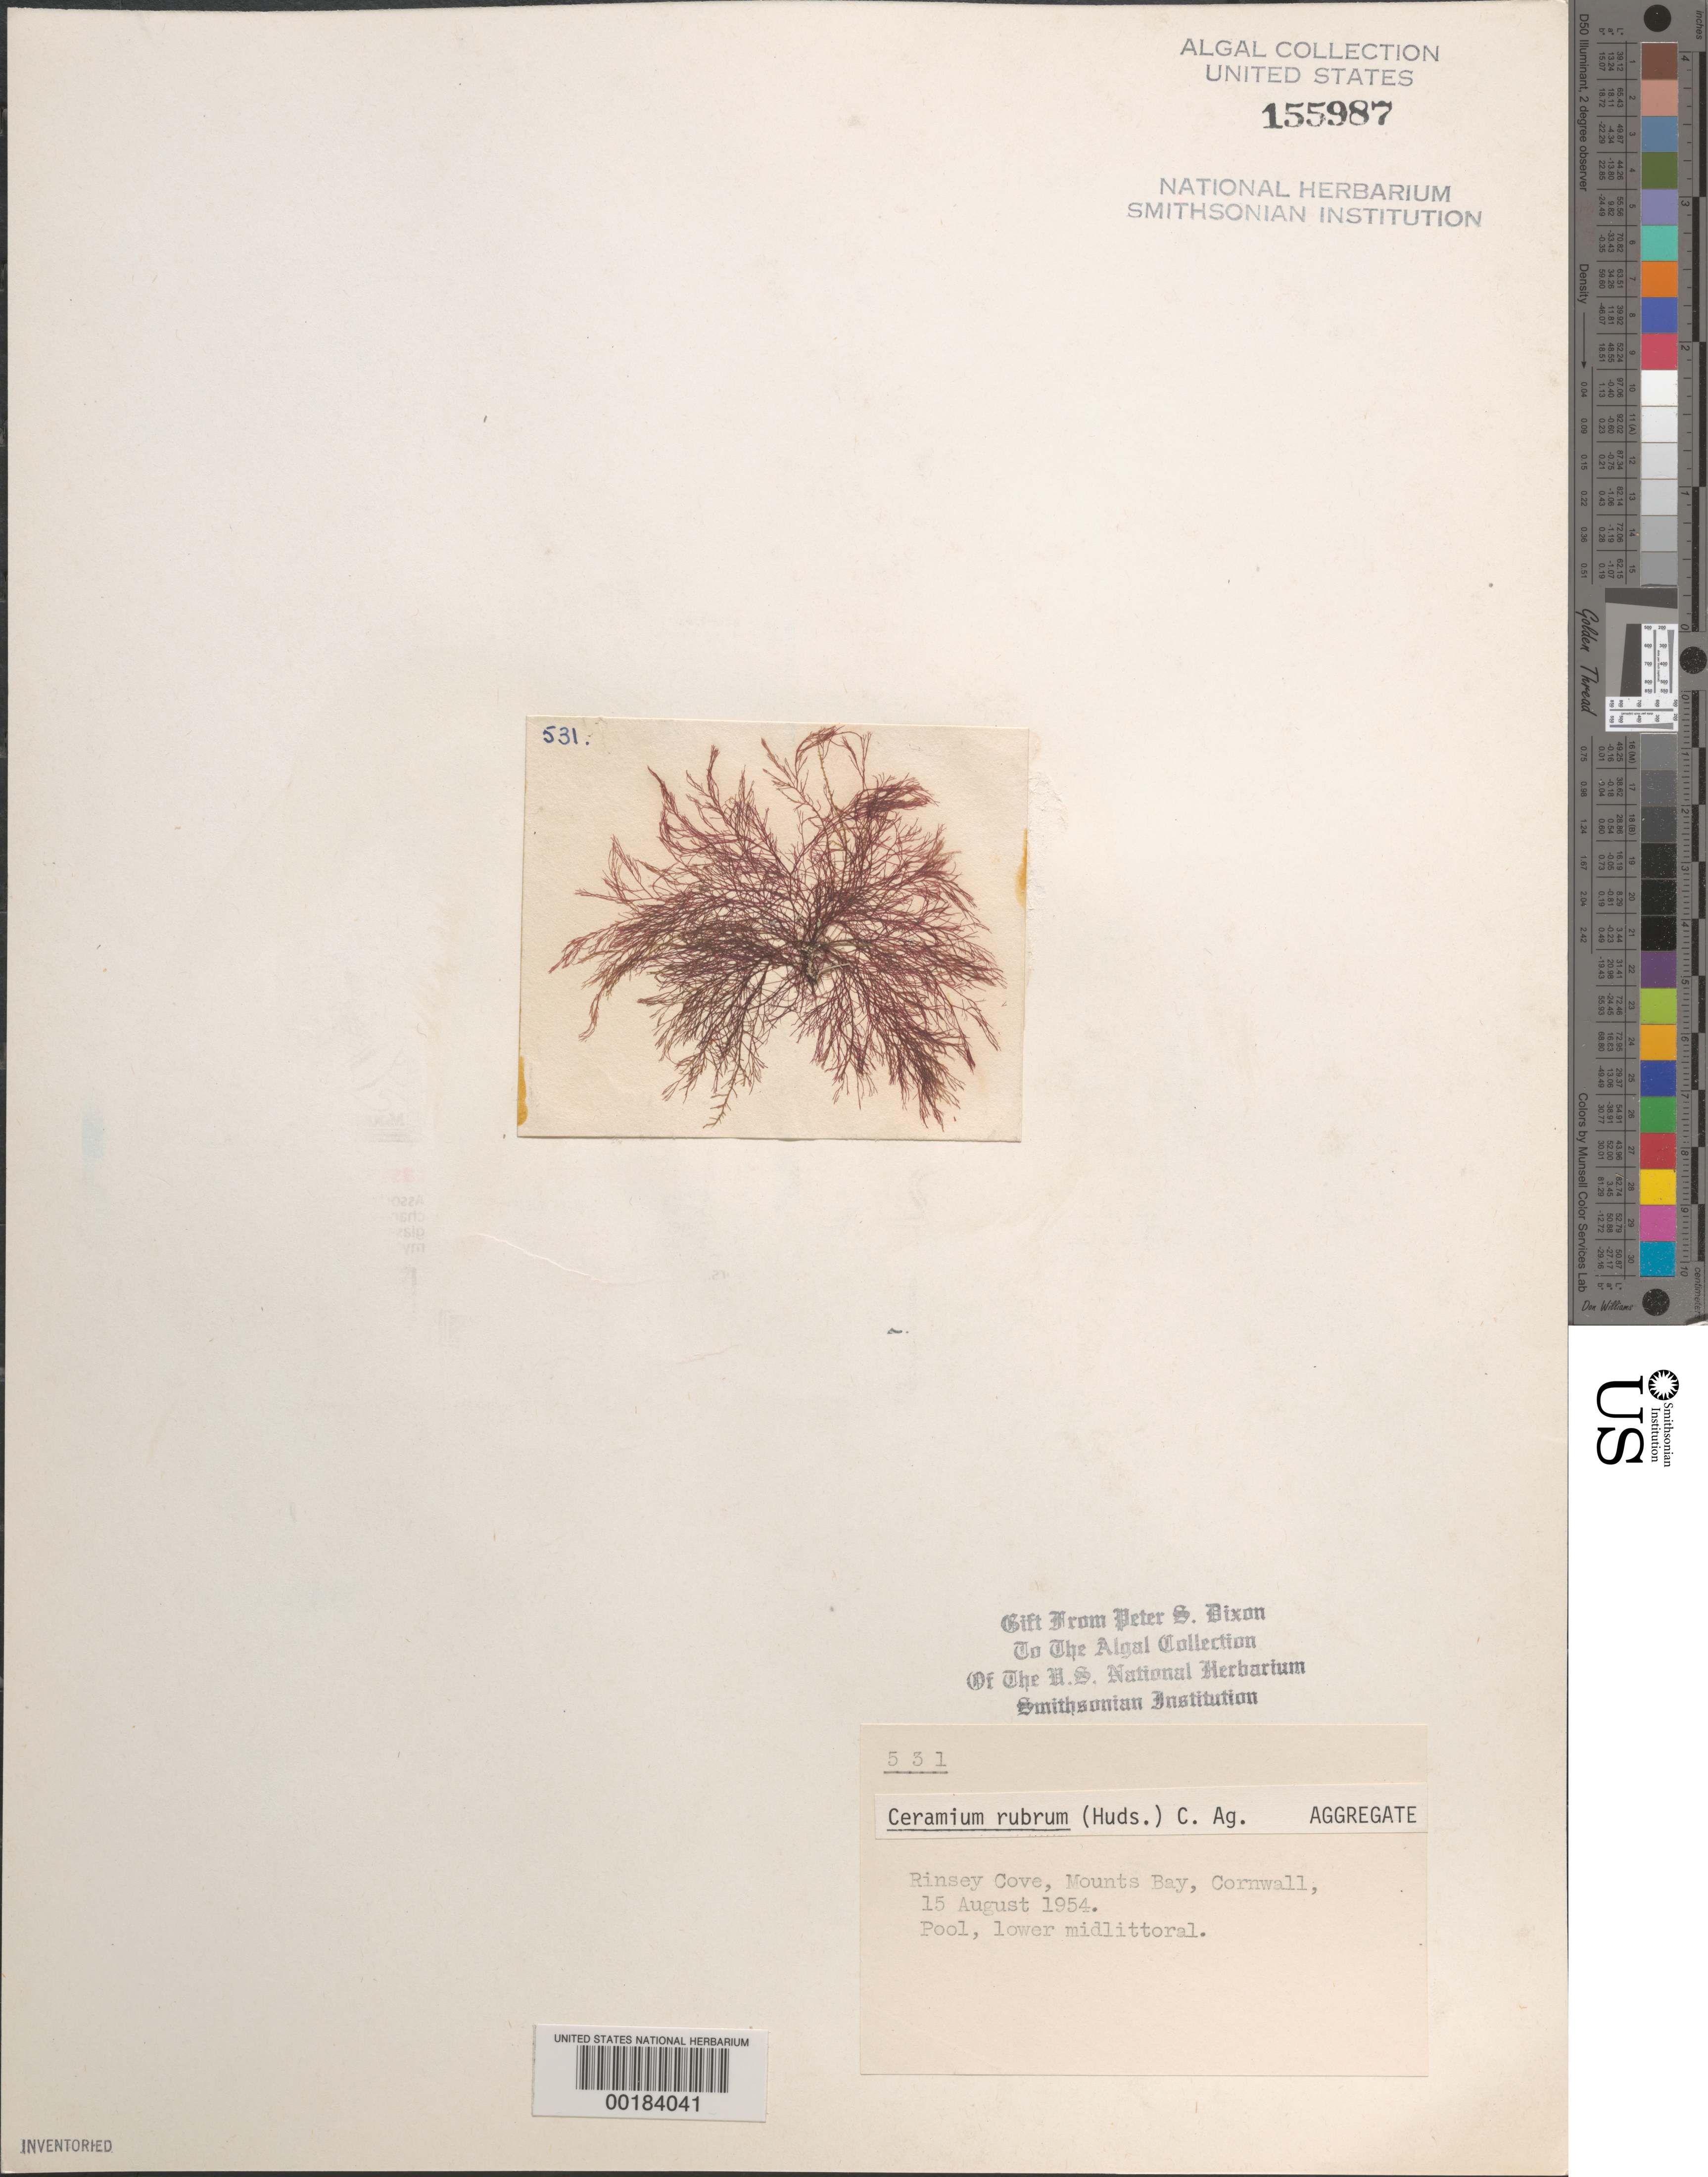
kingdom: Plantae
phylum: Rhodophyta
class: Florideophyceae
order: Ceramiales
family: Ceramiaceae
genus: Ceramium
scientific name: Ceramium rubrum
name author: C. Agardh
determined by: Dixon, P. S.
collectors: P. S. Dixon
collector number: PSD 531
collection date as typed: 15 Aug 1954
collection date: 1954-08-15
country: United Kingdom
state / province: England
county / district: Cornwall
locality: Rinsey Cove, Mounts Bay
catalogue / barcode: US 155987